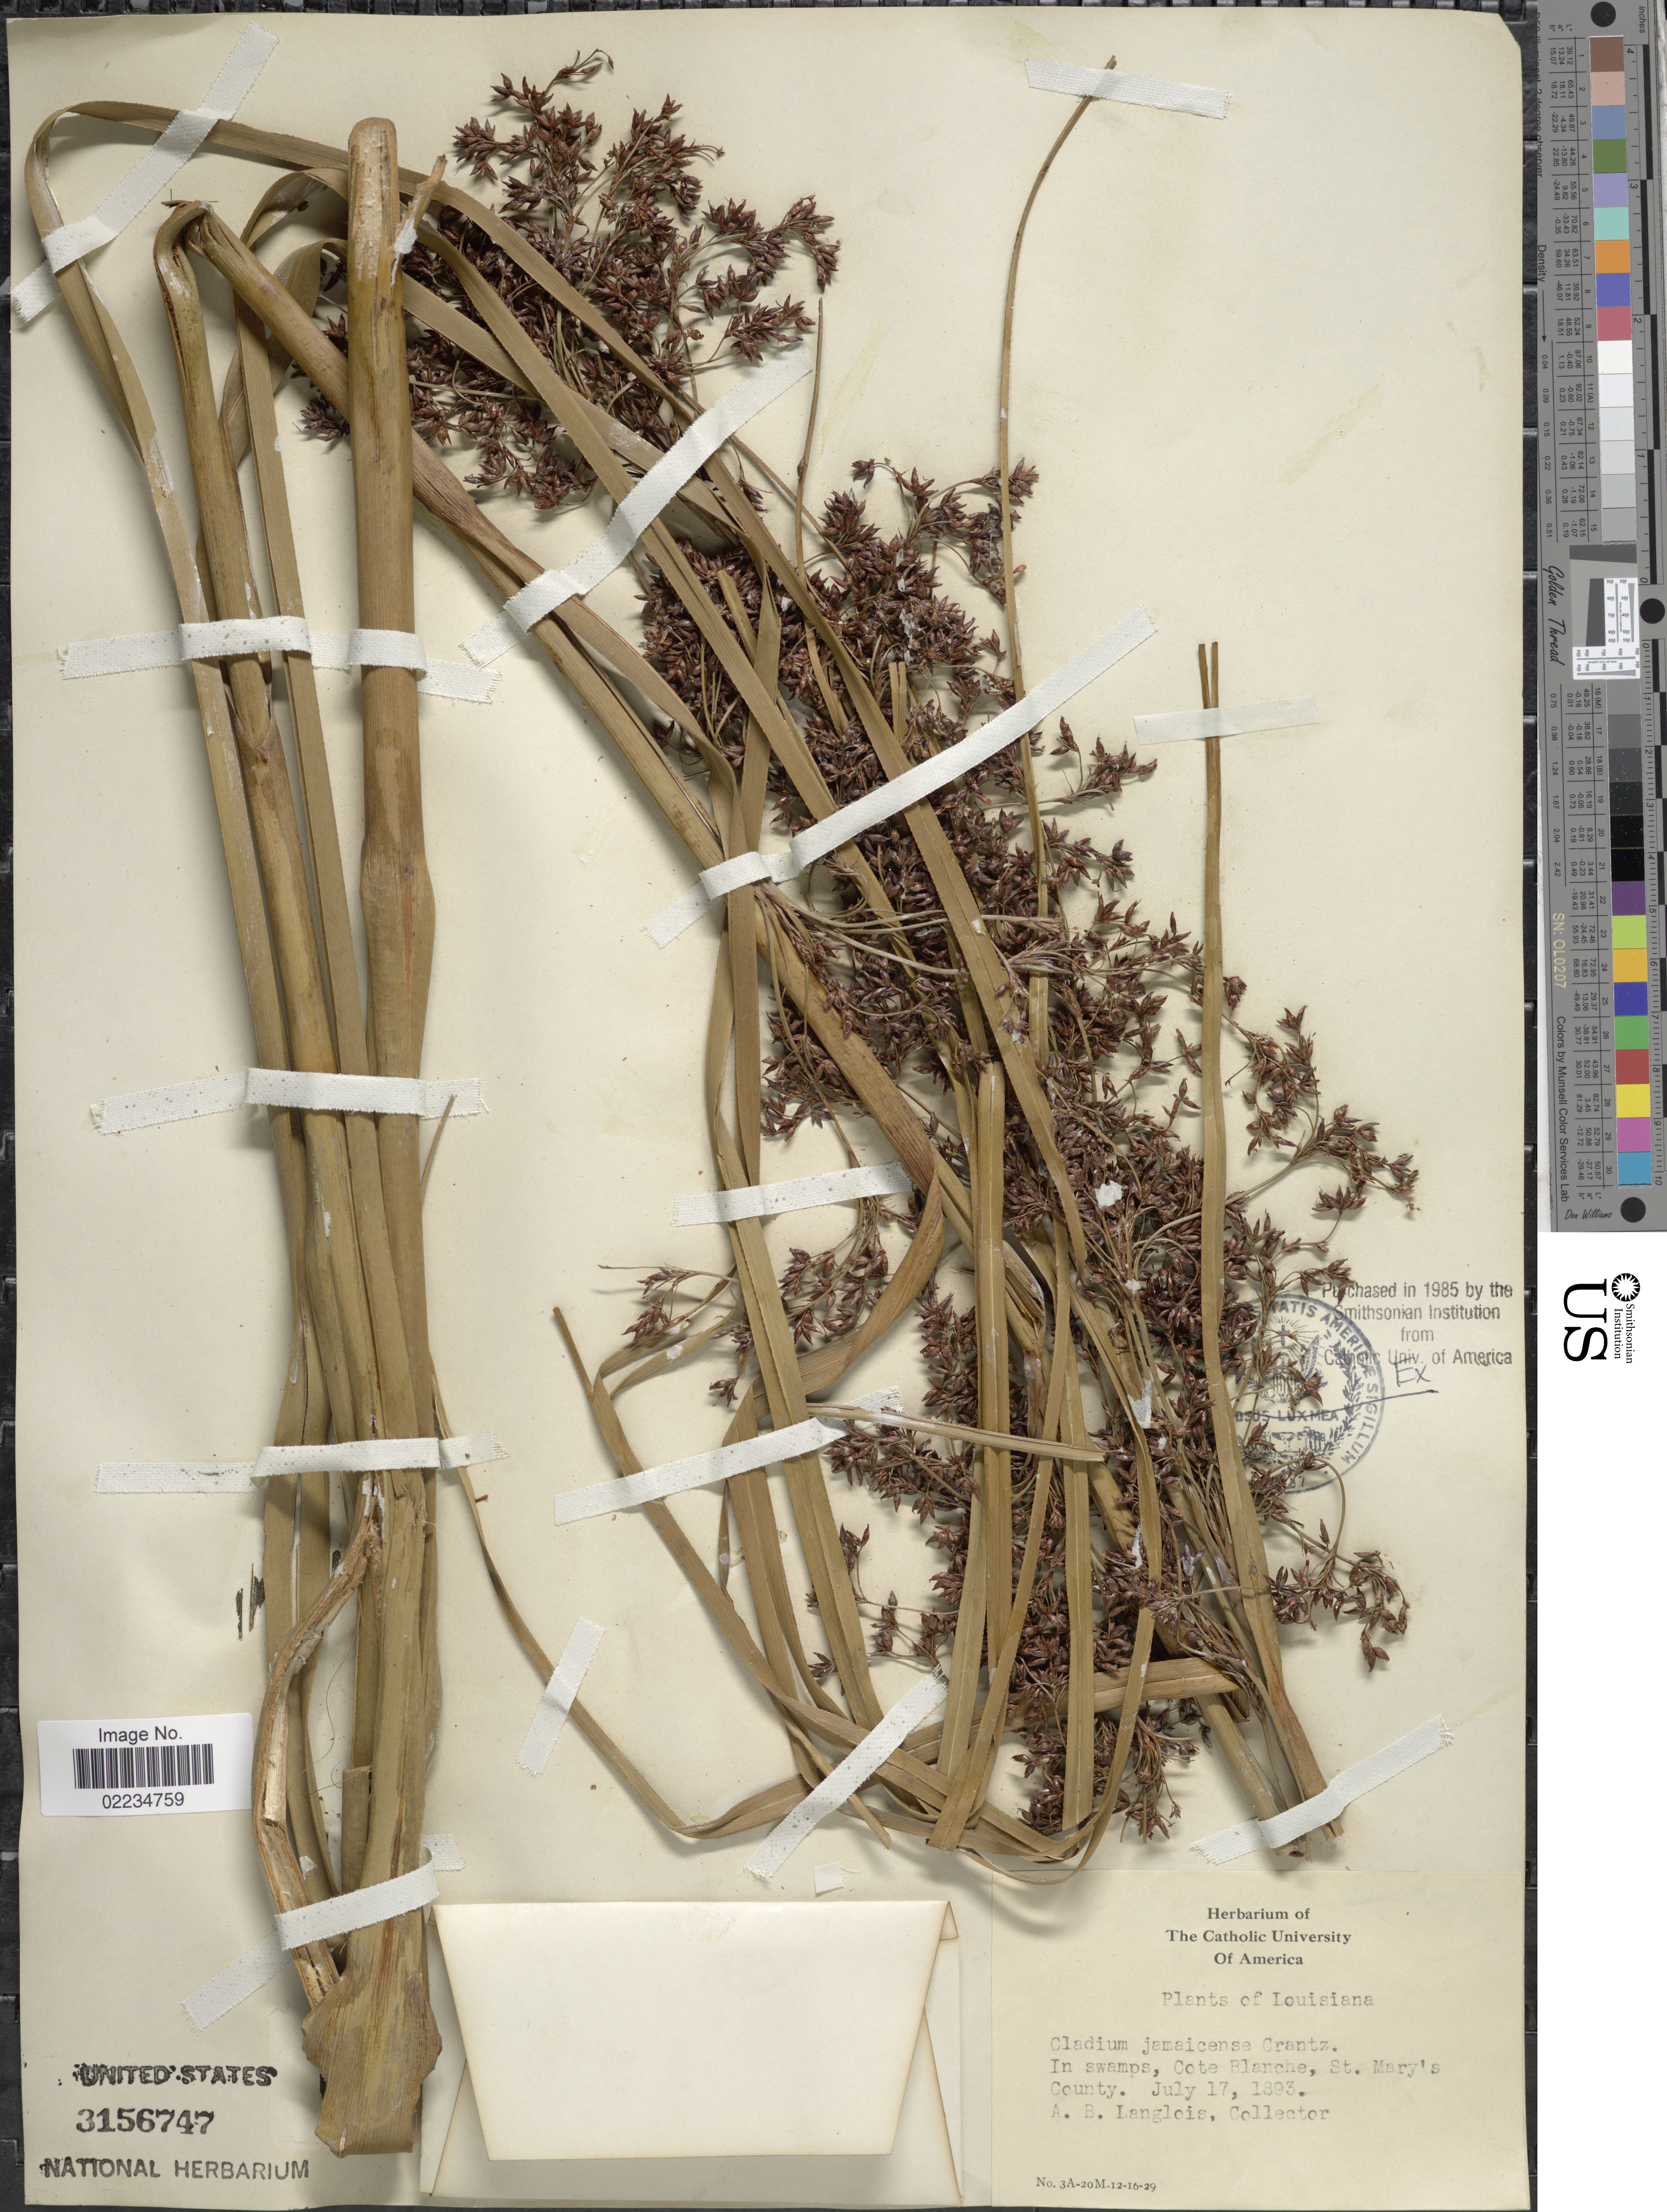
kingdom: Plantae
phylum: Tracheophyta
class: Liliopsida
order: Poales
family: Cyperaceae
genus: Cladium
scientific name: Cladium jamaicense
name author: Crantz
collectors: A. Langlois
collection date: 1893-07-17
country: United States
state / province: Louisiana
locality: Cote Blanche, St. Mary's County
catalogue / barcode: US 3156747